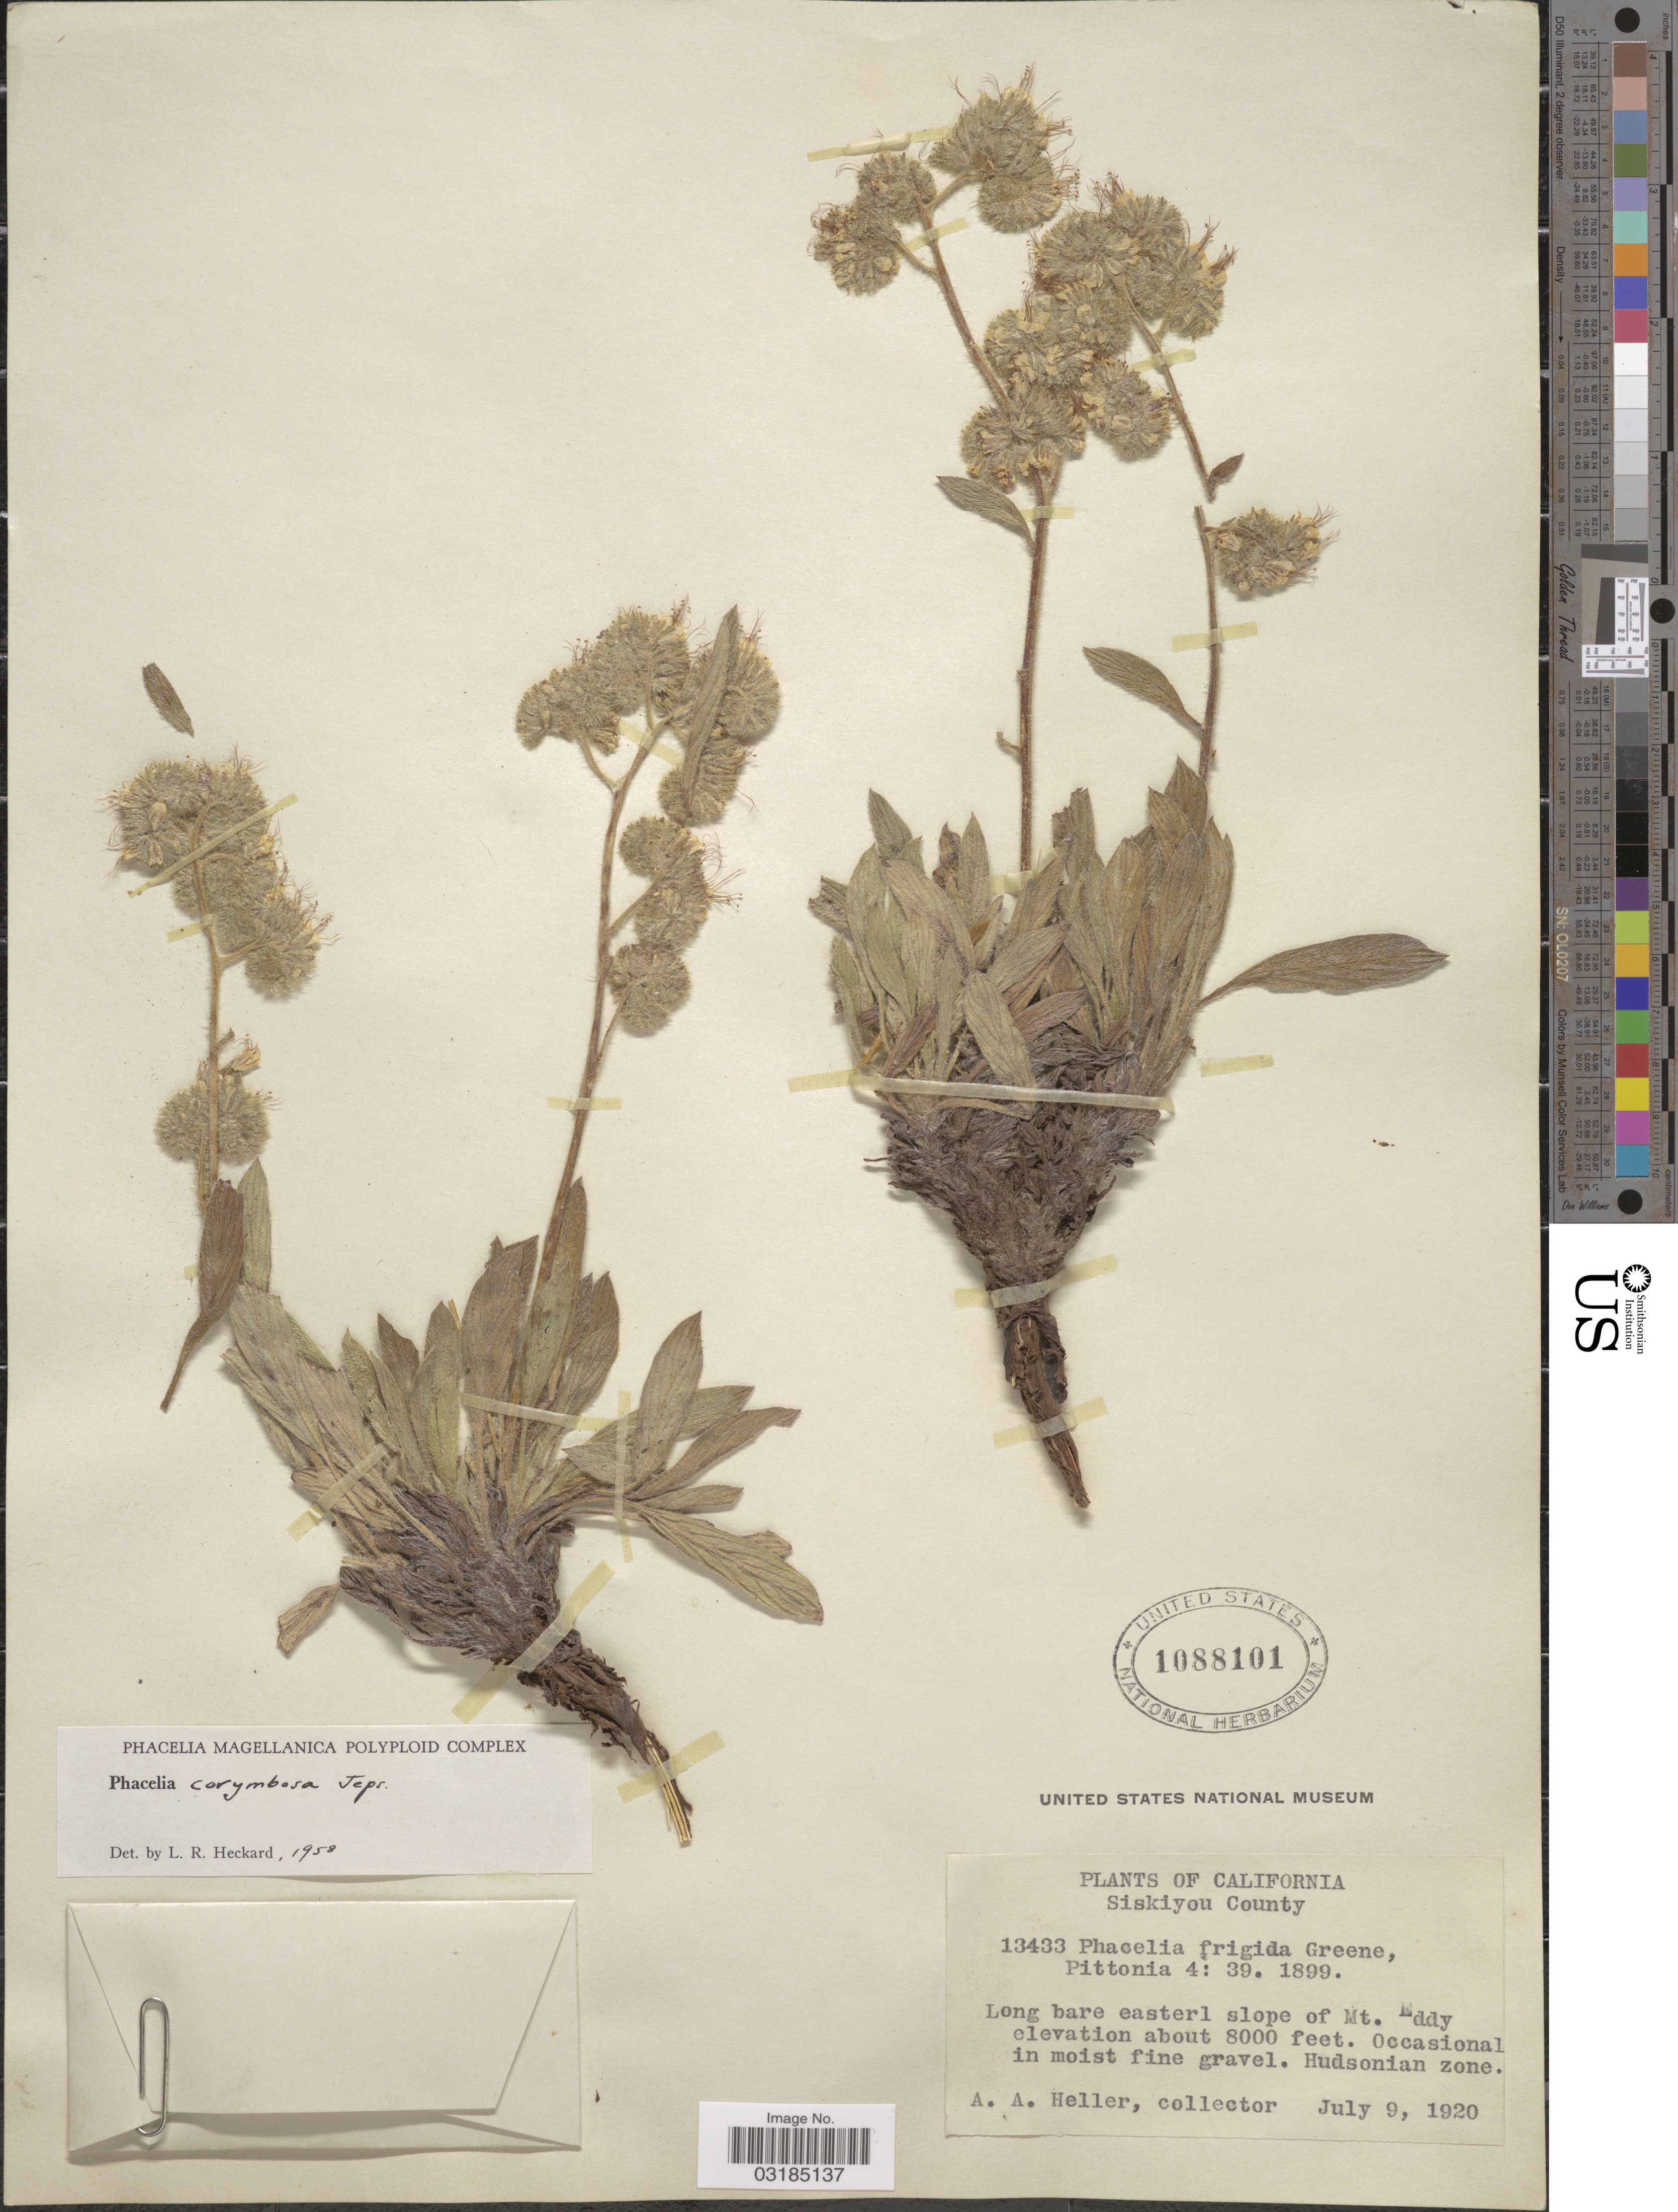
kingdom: Plantae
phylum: Tracheophyta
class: Magnoliopsida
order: Boraginales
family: Hydrophyllaceae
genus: Phacelia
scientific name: Phacelia corymbosa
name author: Jeps.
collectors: A. A. Heller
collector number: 13433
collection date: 1920-07-09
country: United States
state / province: California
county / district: Siskiyou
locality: Siskiyou County. Long bare easterl slope of Mt. Eddy. Hudsonian zone.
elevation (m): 2438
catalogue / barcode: US 1088101